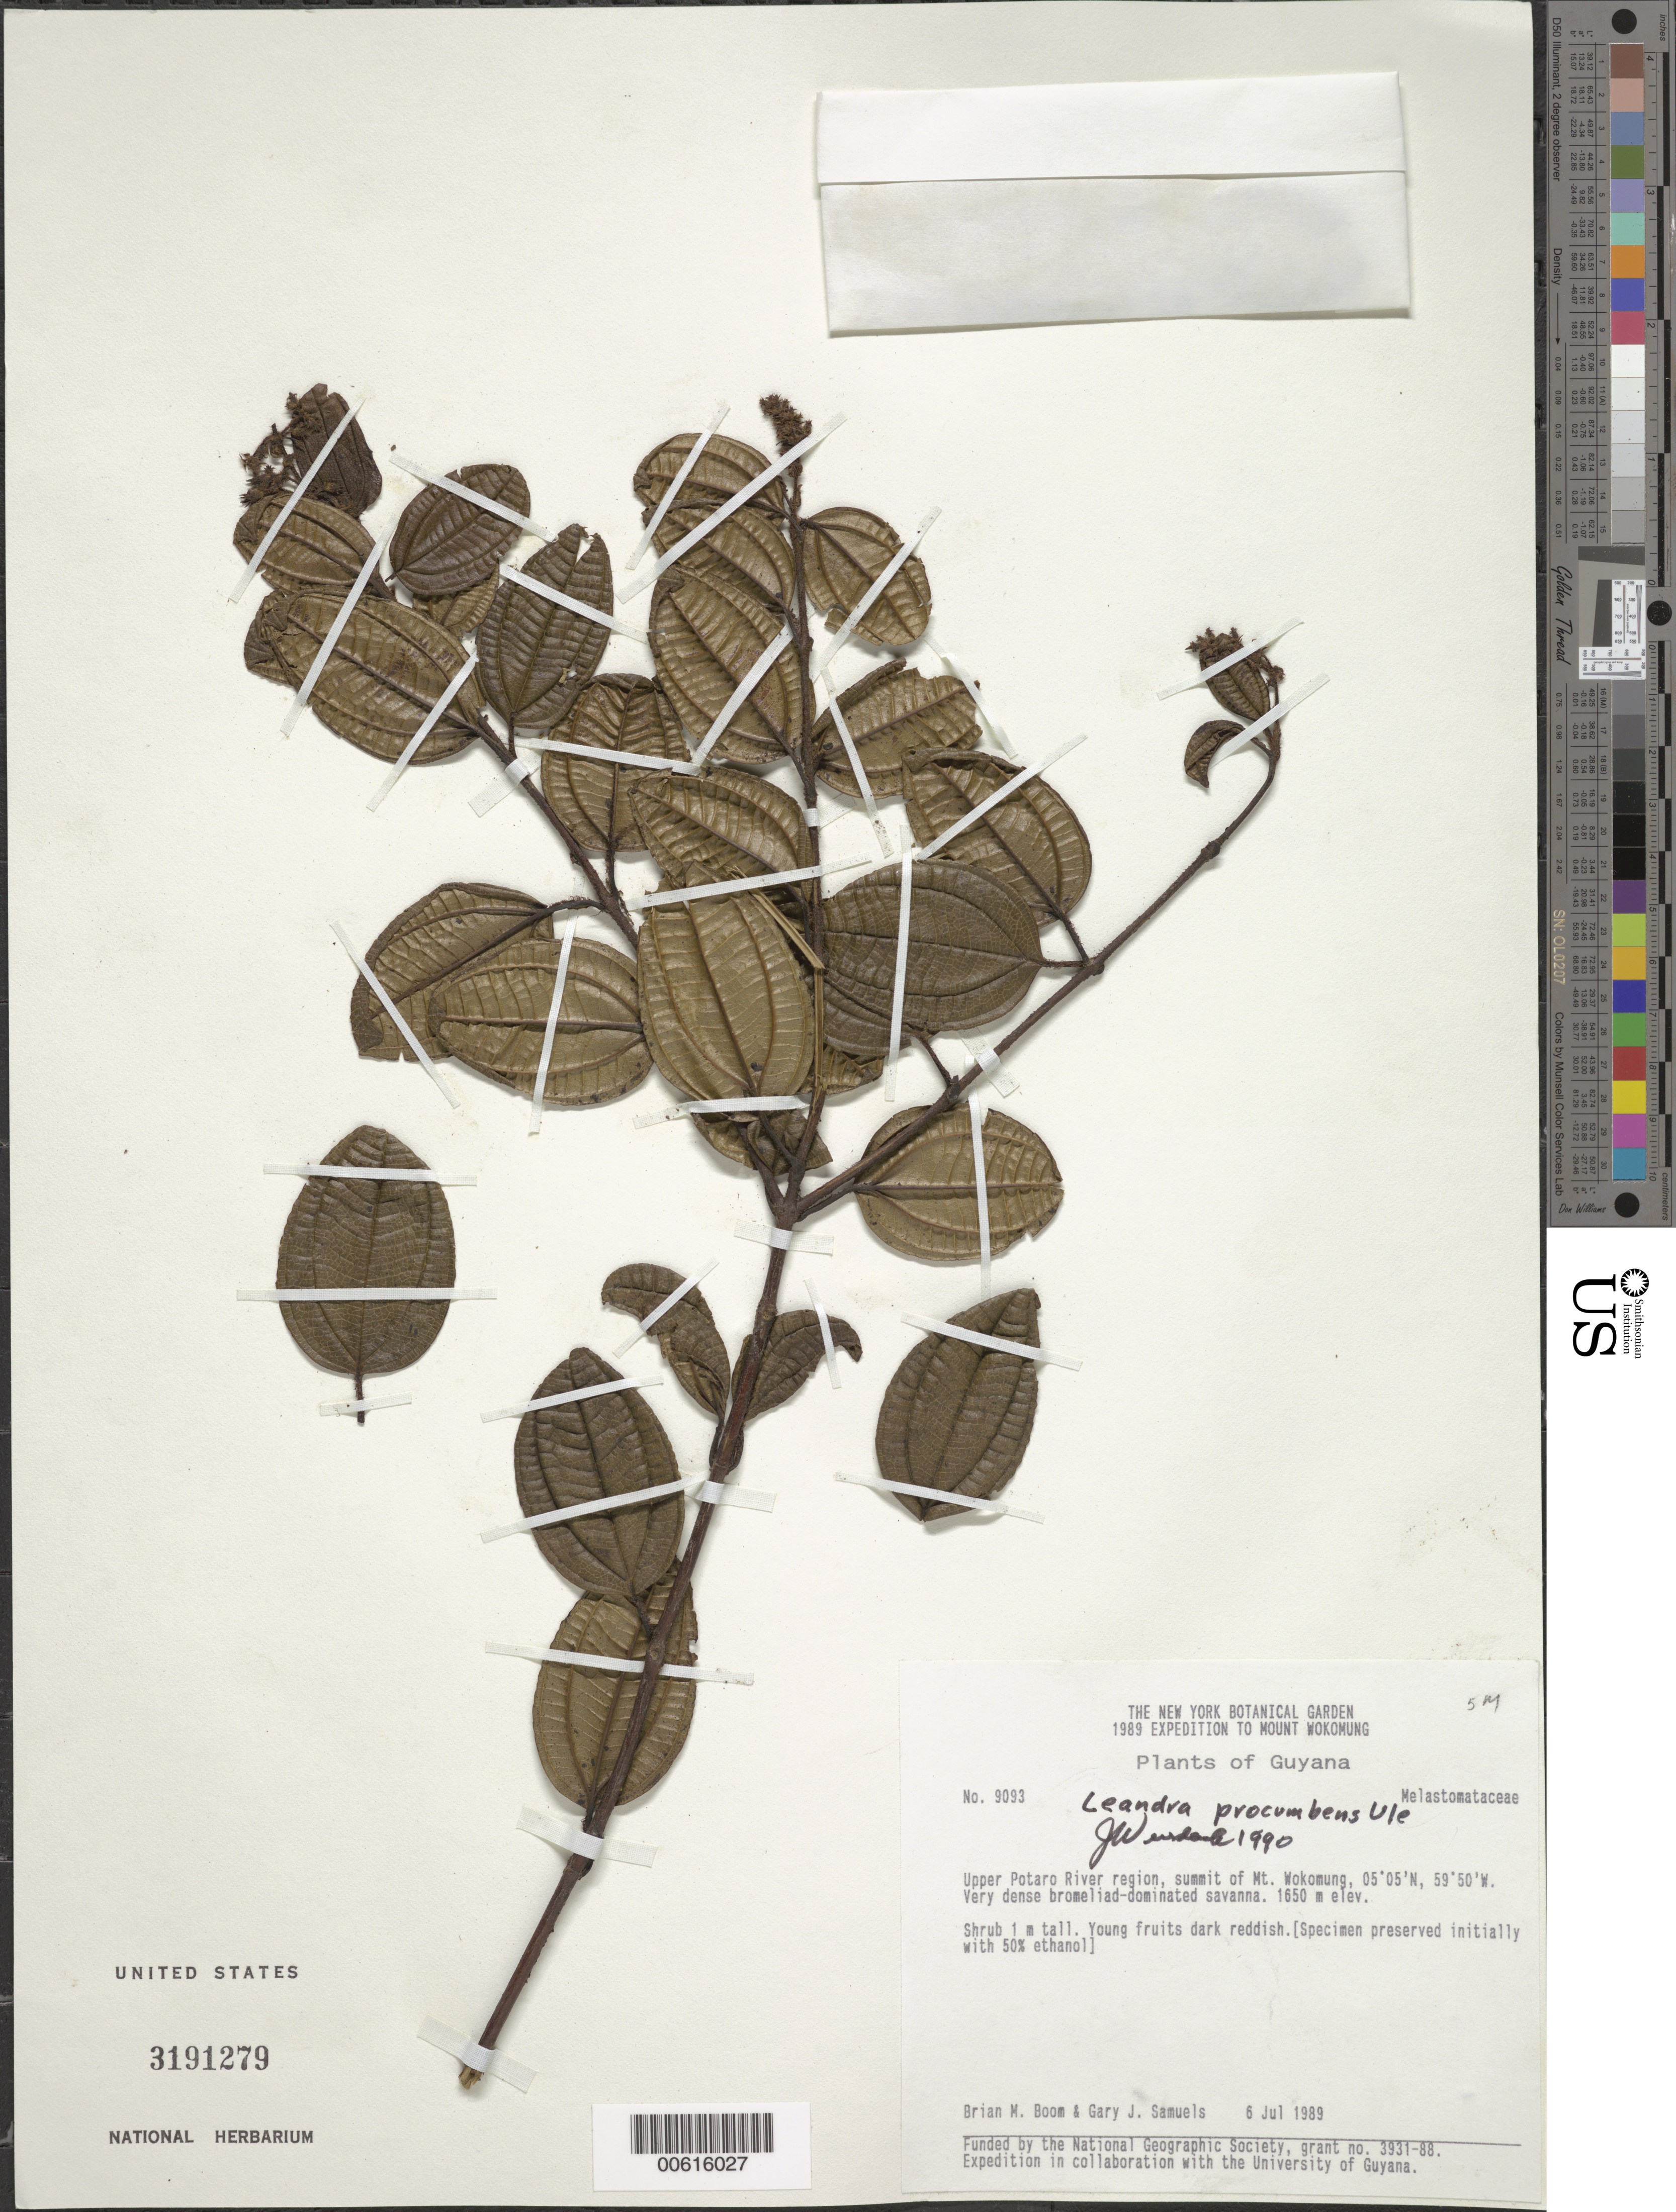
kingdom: Plantae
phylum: Tracheophyta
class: Magnoliopsida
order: Myrtales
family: Melastomataceae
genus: Leandra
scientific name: Leandra procumbens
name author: Ule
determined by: Wurdack, John J., (US), US (UNITED STATES)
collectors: B. M. Boom & G. Samuels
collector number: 9093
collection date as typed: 6-Jul-89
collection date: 1989-07-06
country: Guyana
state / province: Potaro-Siparuni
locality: Mt. Wokomung, summit, upper Potaro R.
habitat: Very dense bromeliad-dominated savanna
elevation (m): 1650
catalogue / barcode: US 3191279